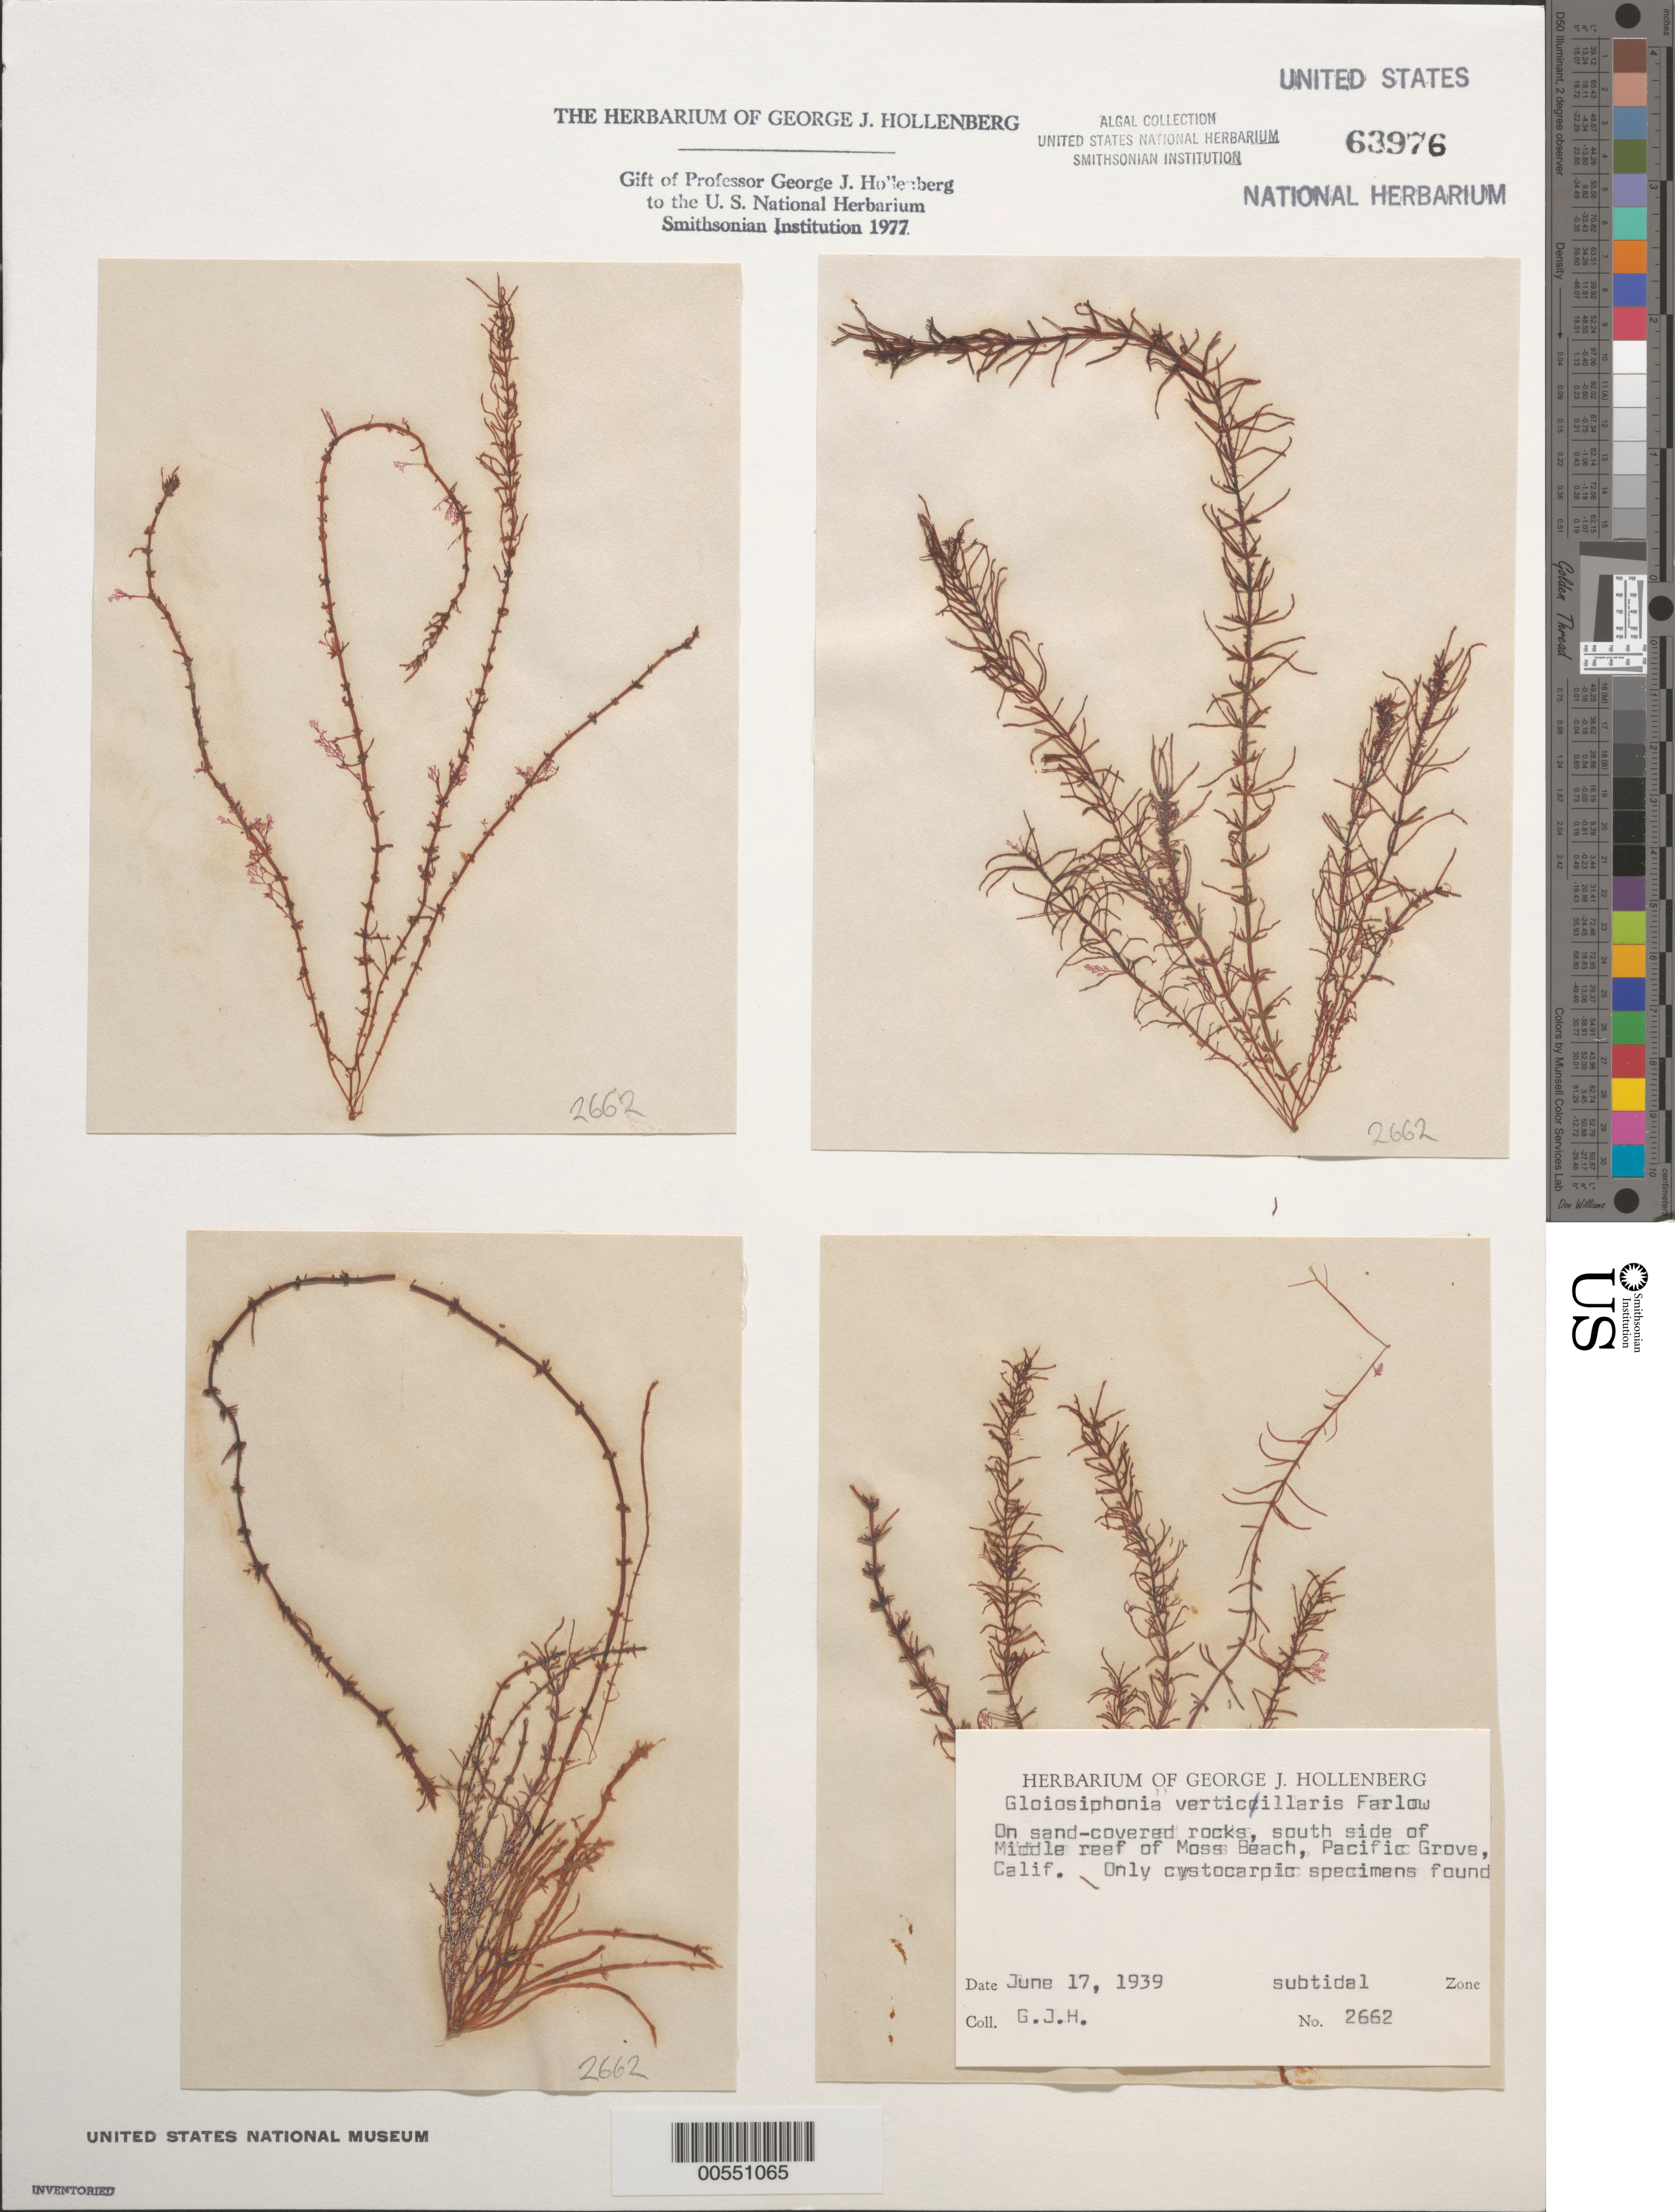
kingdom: Plantae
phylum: Rhodophyta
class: Florideophyceae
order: Gigartinales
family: Gloiosiphoniaceae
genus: Gloiosiphonia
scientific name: Gloiosiphonia verticillaris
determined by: Hollenberg, George J.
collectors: G. Hollenberg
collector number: GJH 2662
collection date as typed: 17 Jun 1939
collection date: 1939-06-17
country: United States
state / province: California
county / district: Monterey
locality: Middle reef of Moss Beach, Pacific Grove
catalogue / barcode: US 63976